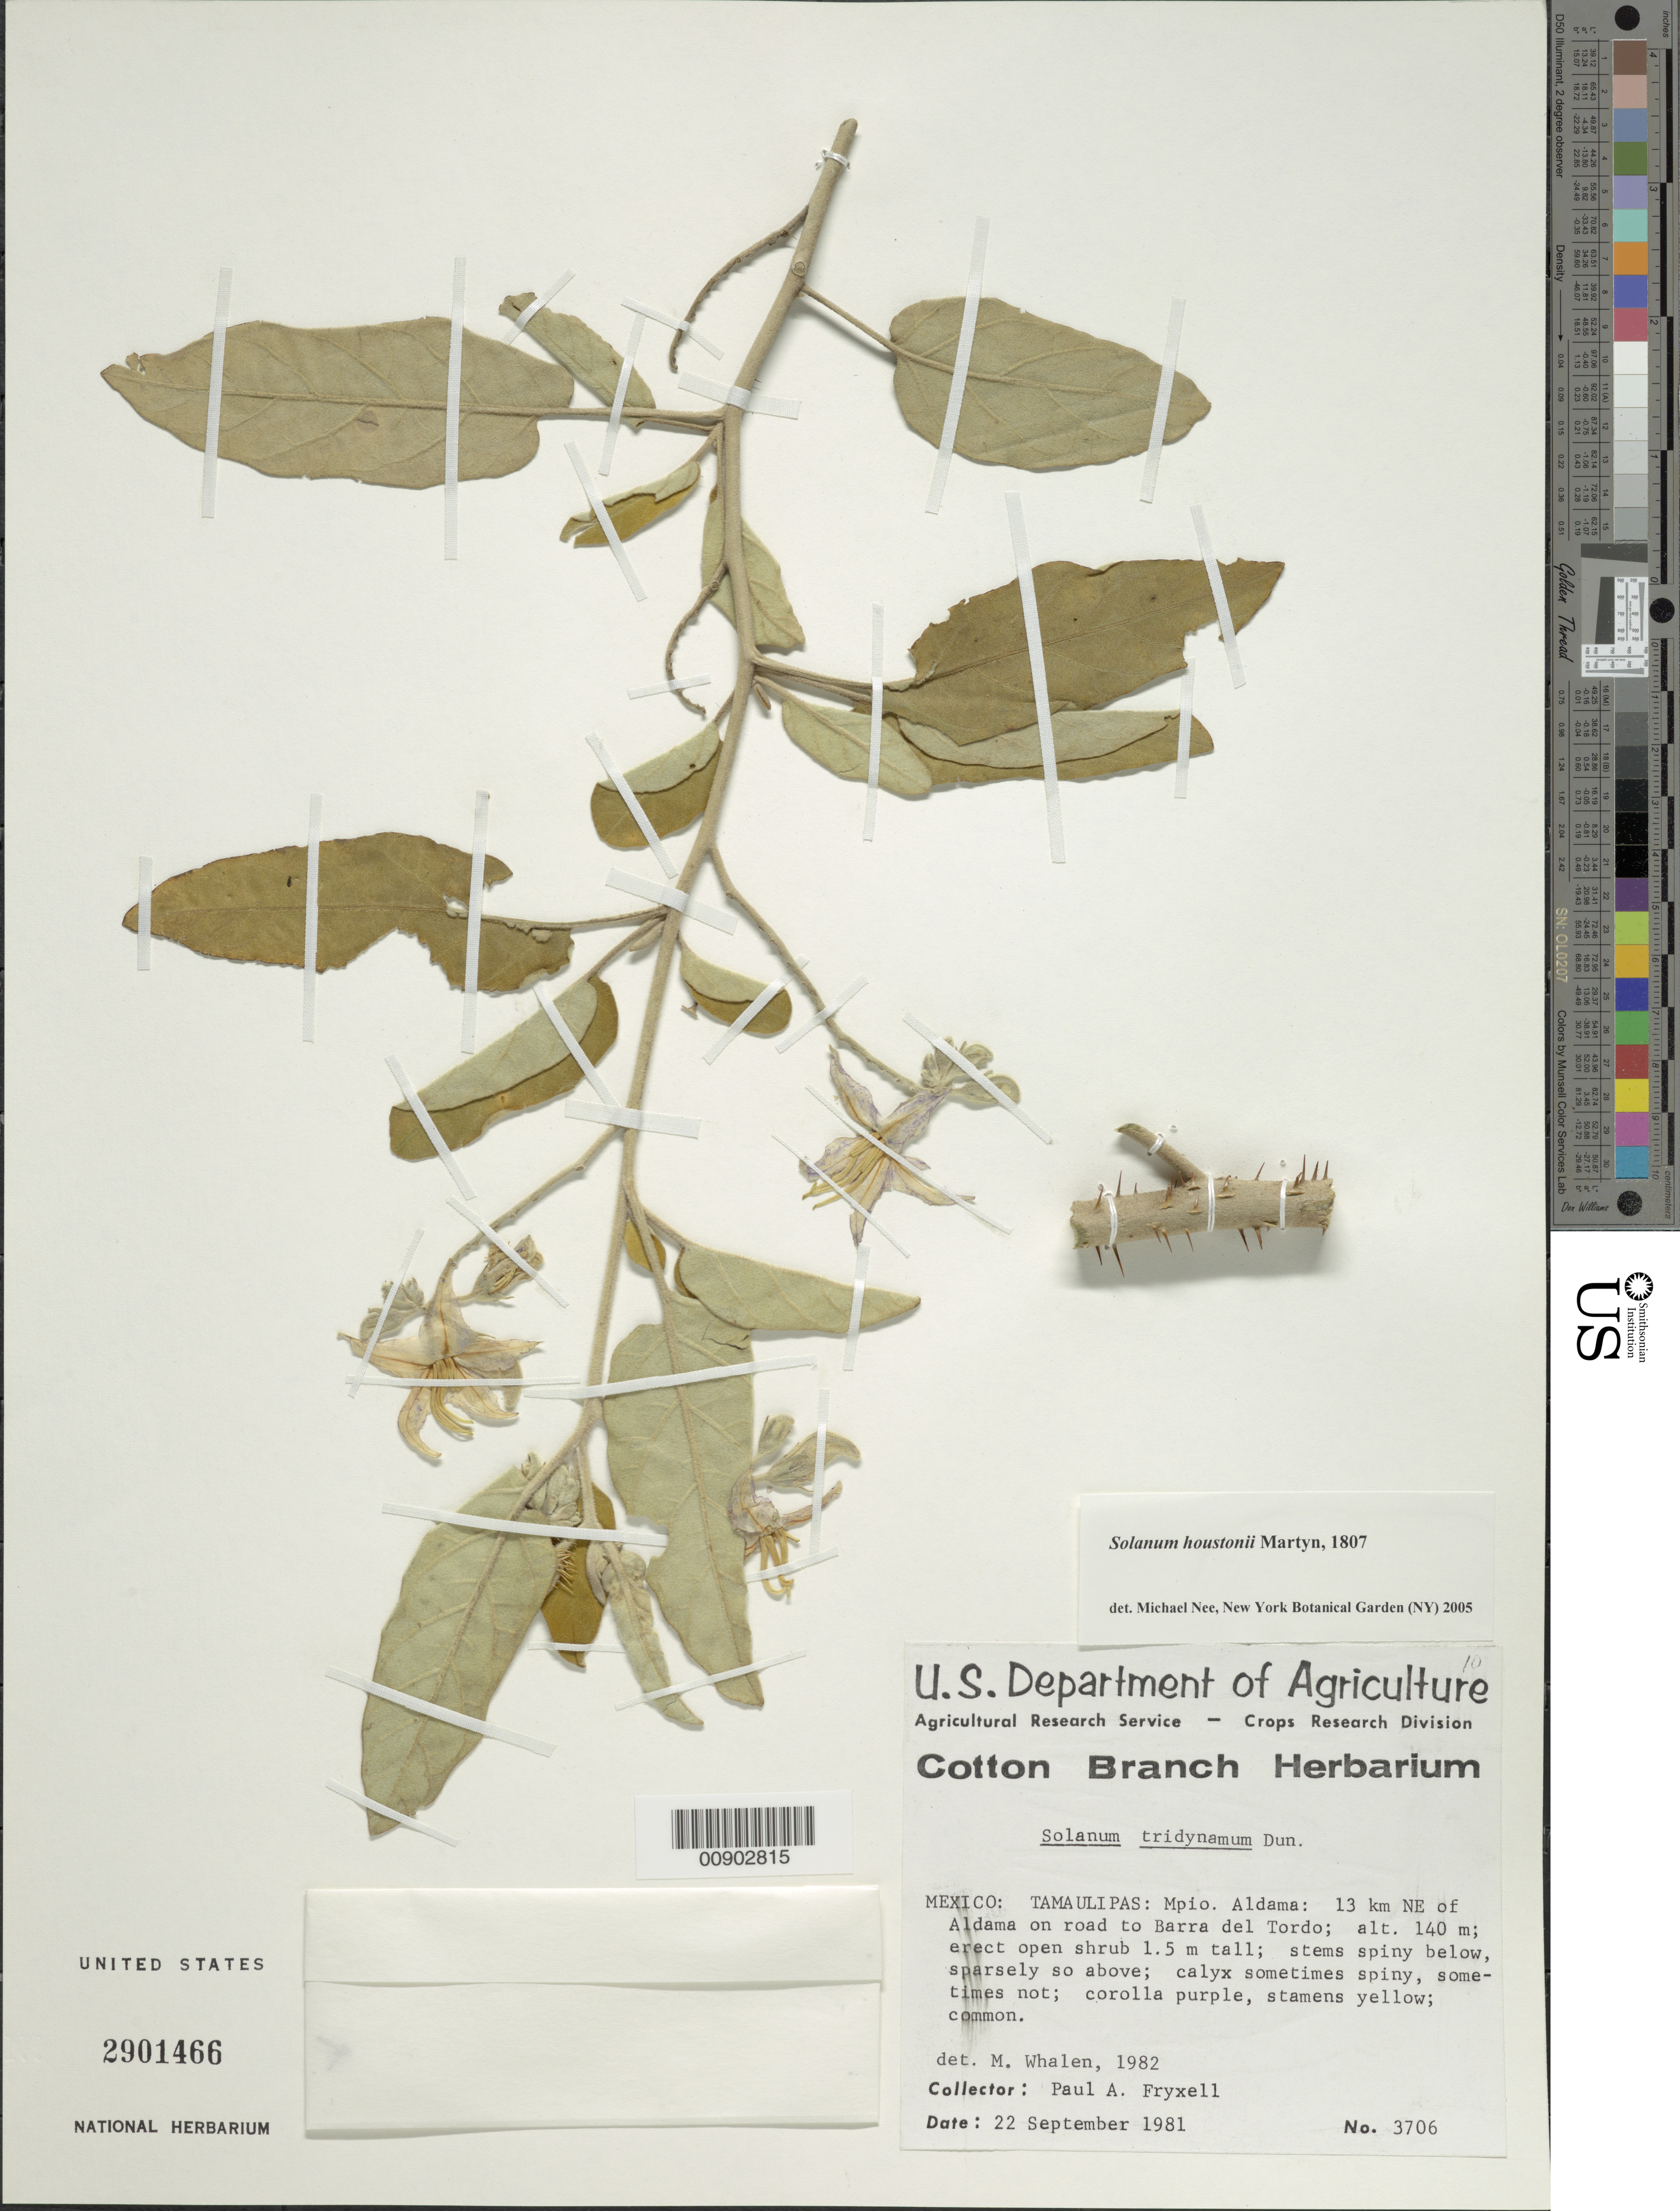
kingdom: Plantae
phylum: Tracheophyta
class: Magnoliopsida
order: Solanales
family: Solanaceae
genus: Solanum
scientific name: Solanum houstonii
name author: Dunal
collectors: P. A. Fryxell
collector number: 3706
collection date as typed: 22 Sep 1981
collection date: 1981-09-22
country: Mexico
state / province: Tamaulipas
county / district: Aldama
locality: Tamaulipas: Mpio. Aldama: 13 km NE of Aldama on road to Barra del Tordo.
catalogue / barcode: US 2901466